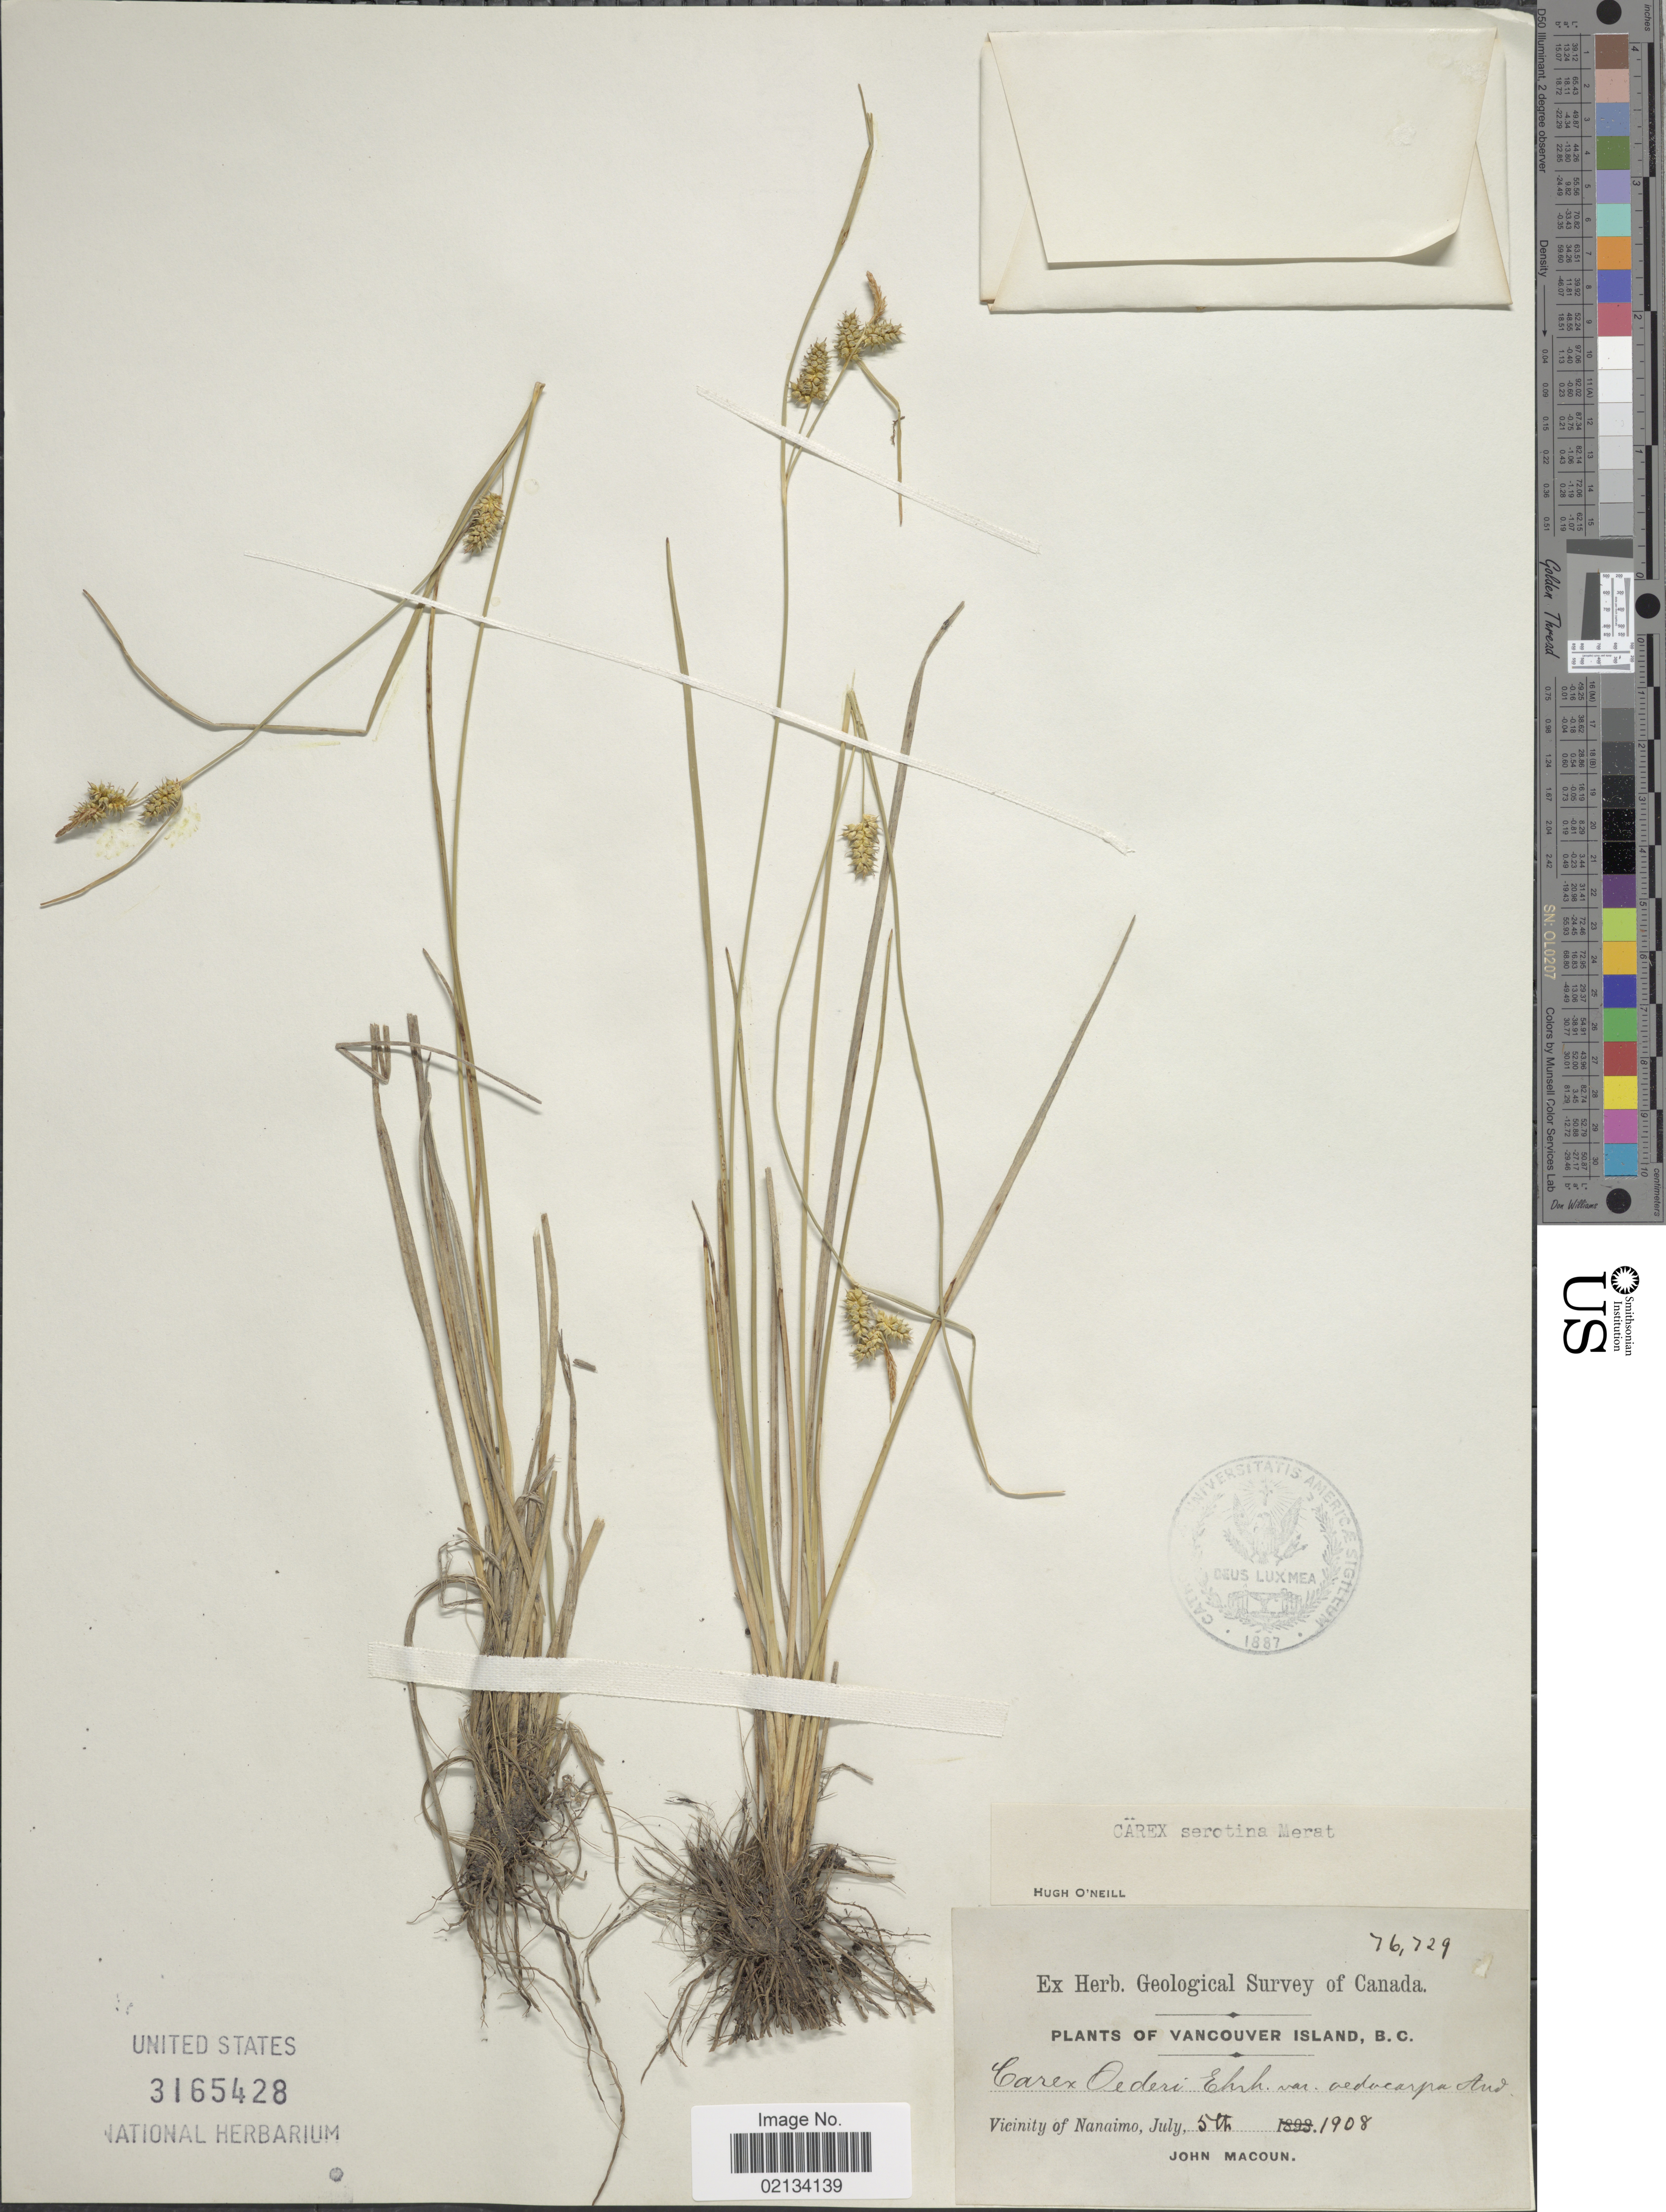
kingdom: Plantae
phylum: Tracheophyta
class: Liliopsida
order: Poales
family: Cyperaceae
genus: Carex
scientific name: Carex oederi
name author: Retz.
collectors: J. Macoun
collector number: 76729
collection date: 1908-07-05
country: Canada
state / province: British Columbia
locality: Vancouver Island, Vicinity of Nanaimo.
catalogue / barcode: US 3165428